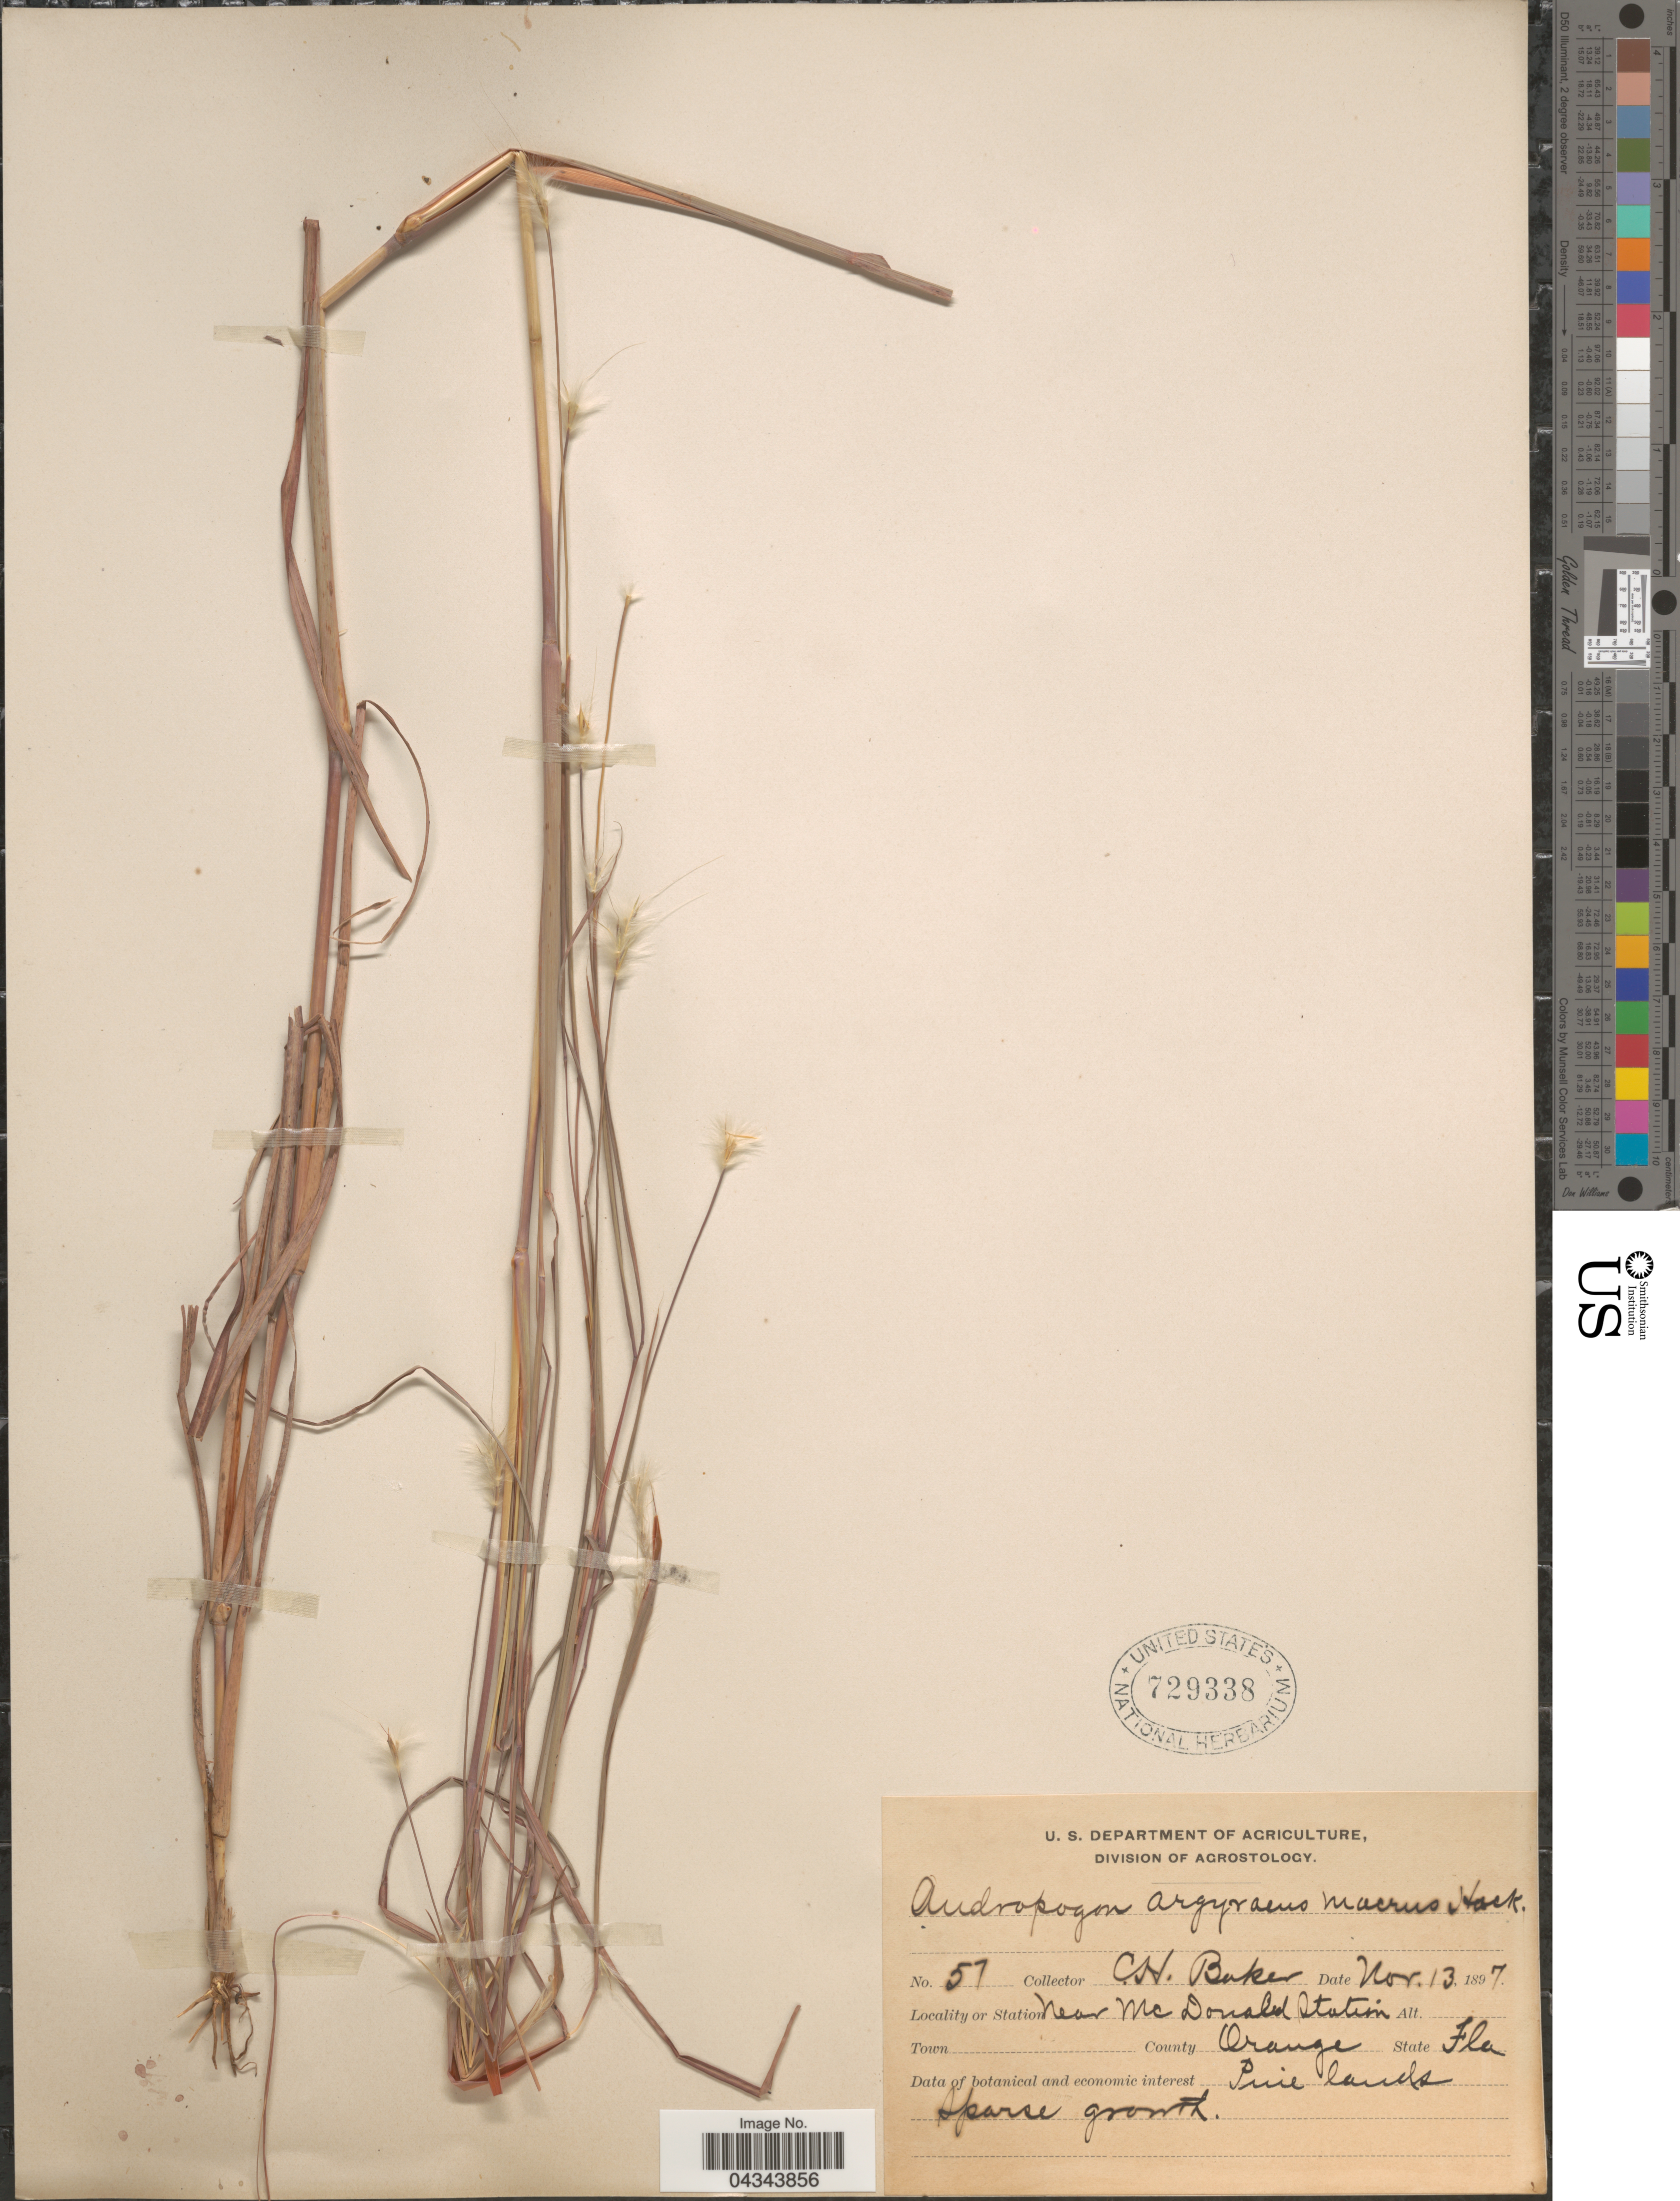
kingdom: Plantae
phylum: Tracheophyta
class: Liliopsida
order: Poales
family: Poaceae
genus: Andropogon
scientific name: Andropogon ternarius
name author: Michx.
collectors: C. H. Baker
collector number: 57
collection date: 1897-11-13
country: United States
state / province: Florida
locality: Near McDonald Station. County Orange.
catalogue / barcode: US 729338